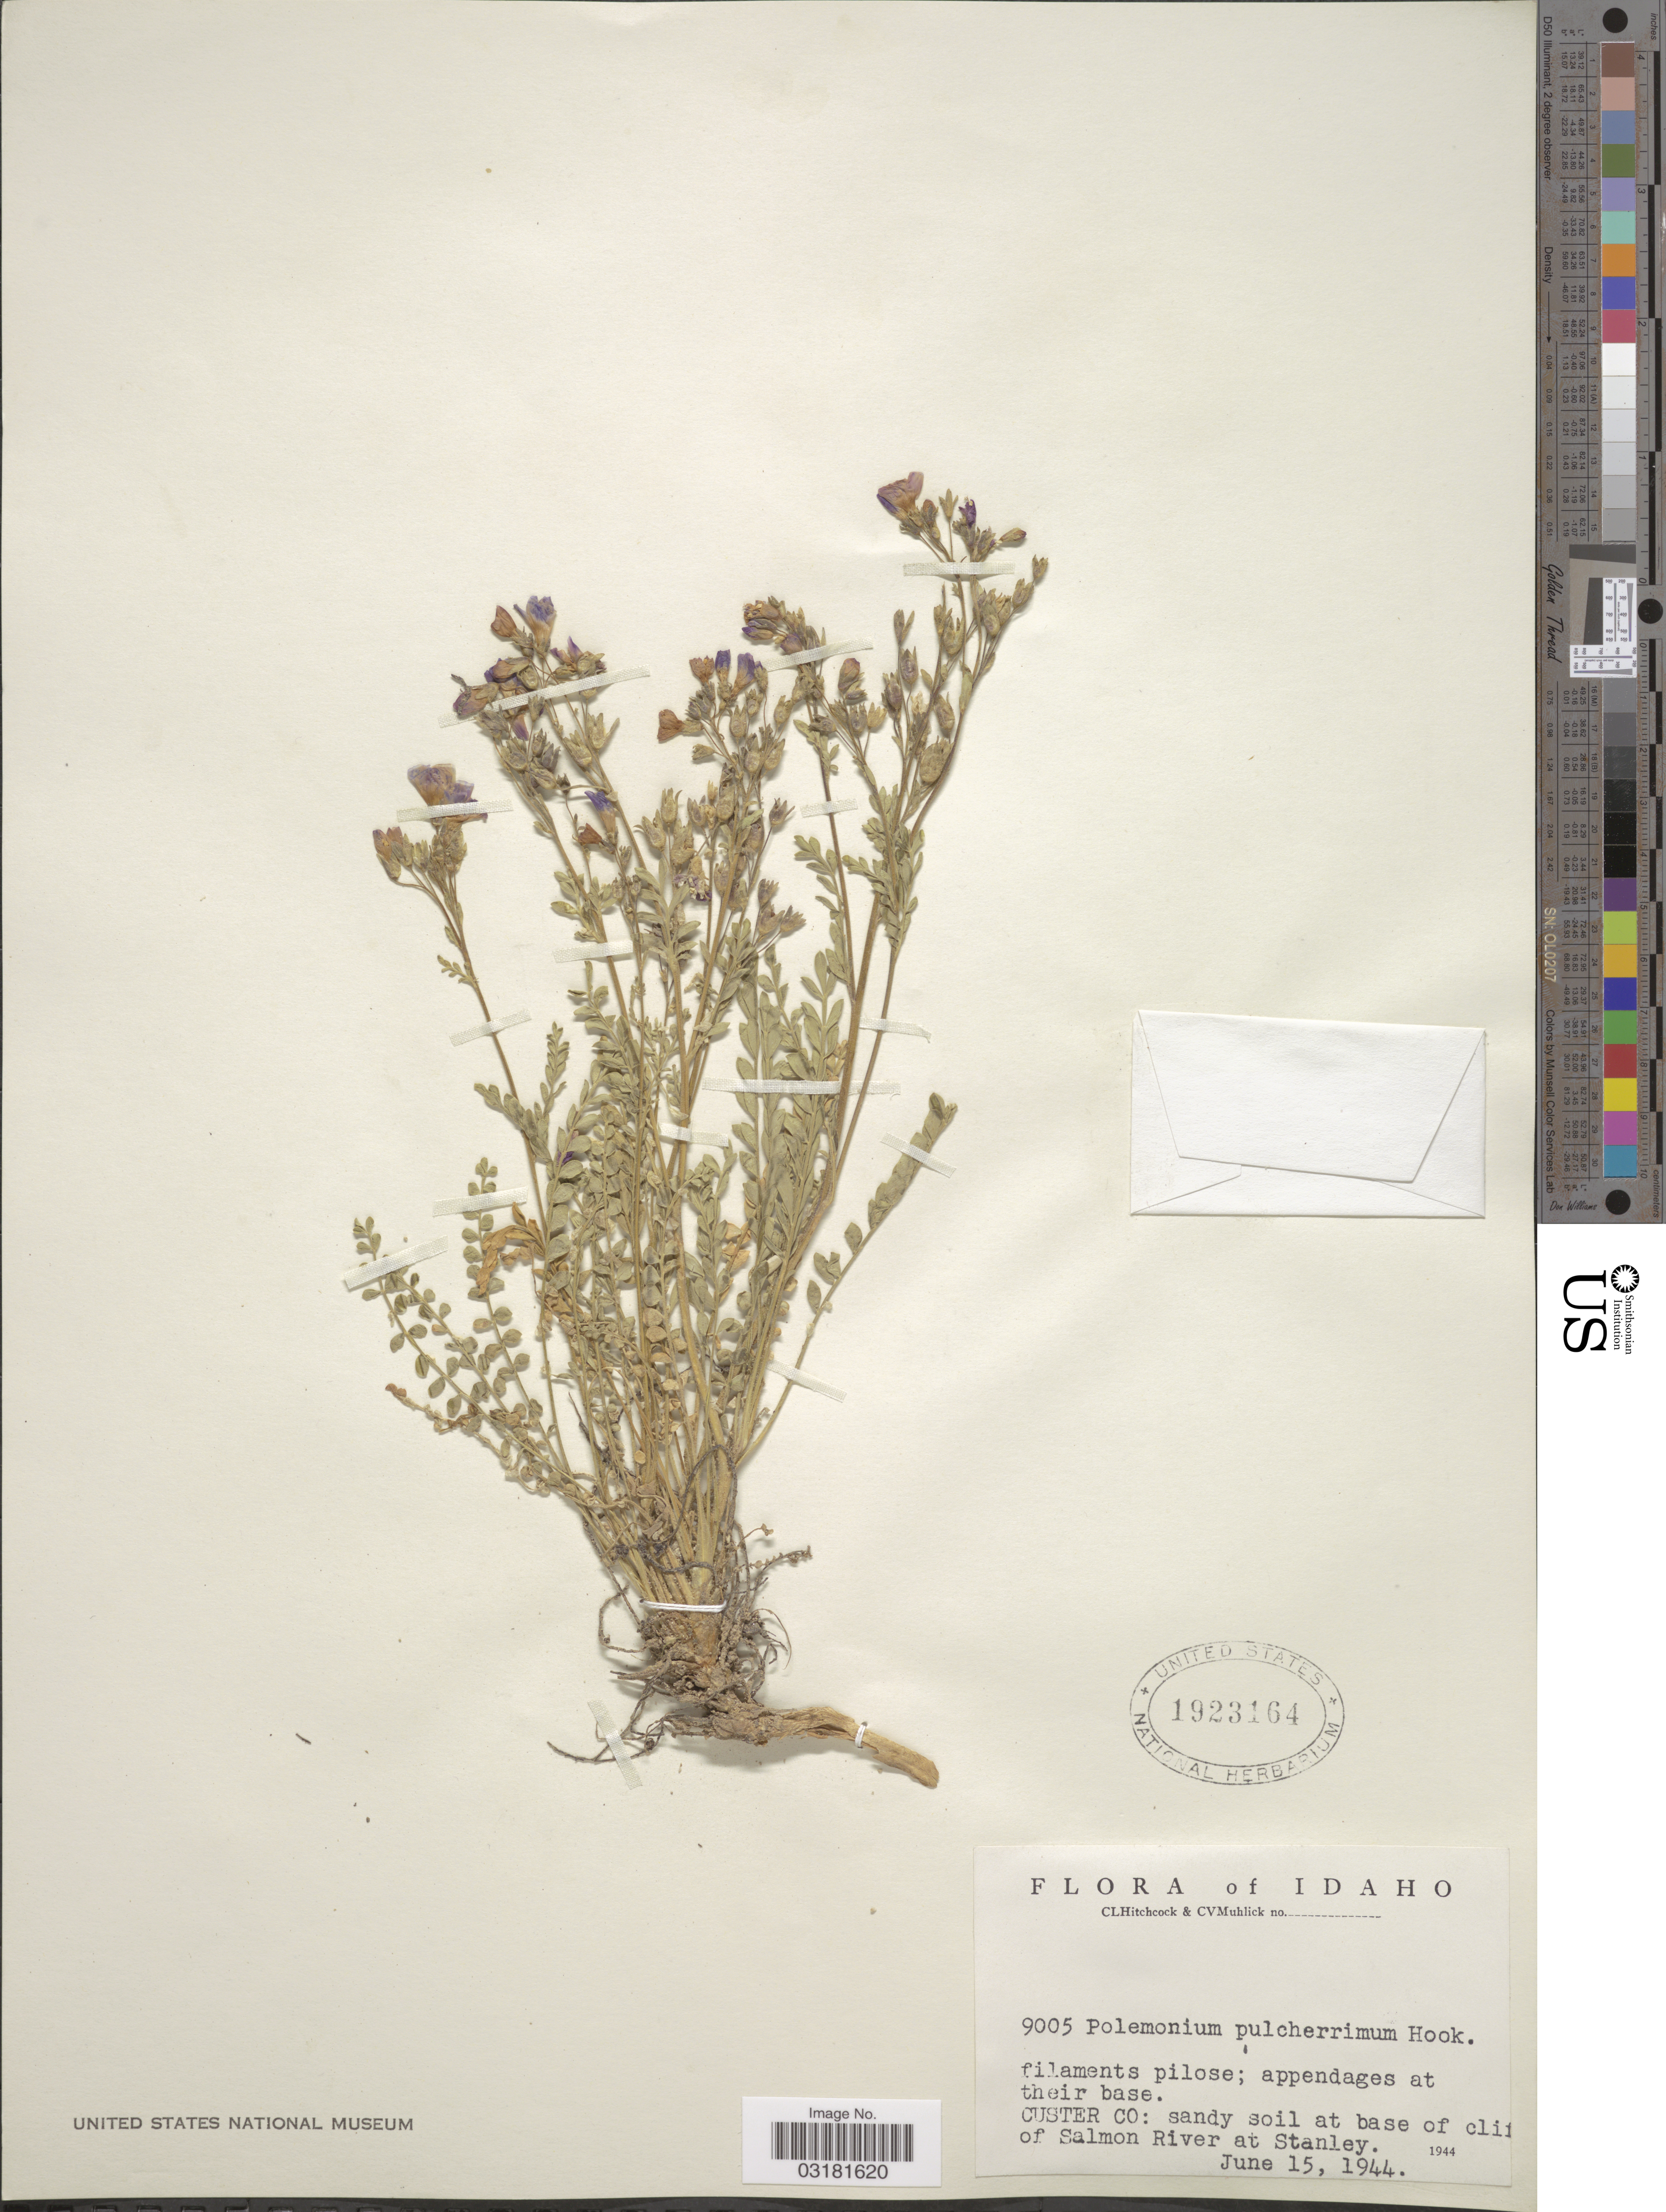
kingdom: Plantae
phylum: Tracheophyta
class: Magnoliopsida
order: Ericales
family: Polemoniaceae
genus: Polemonium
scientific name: Polemonium pulcherrimum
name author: Hook.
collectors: C. L. Hitchcock & C. V. Muhlick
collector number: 9005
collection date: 1944-06-15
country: United States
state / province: Idaho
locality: Custer Co: sandy soil at base of cliff of Salmon River at Stanley.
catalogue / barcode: US 1923164